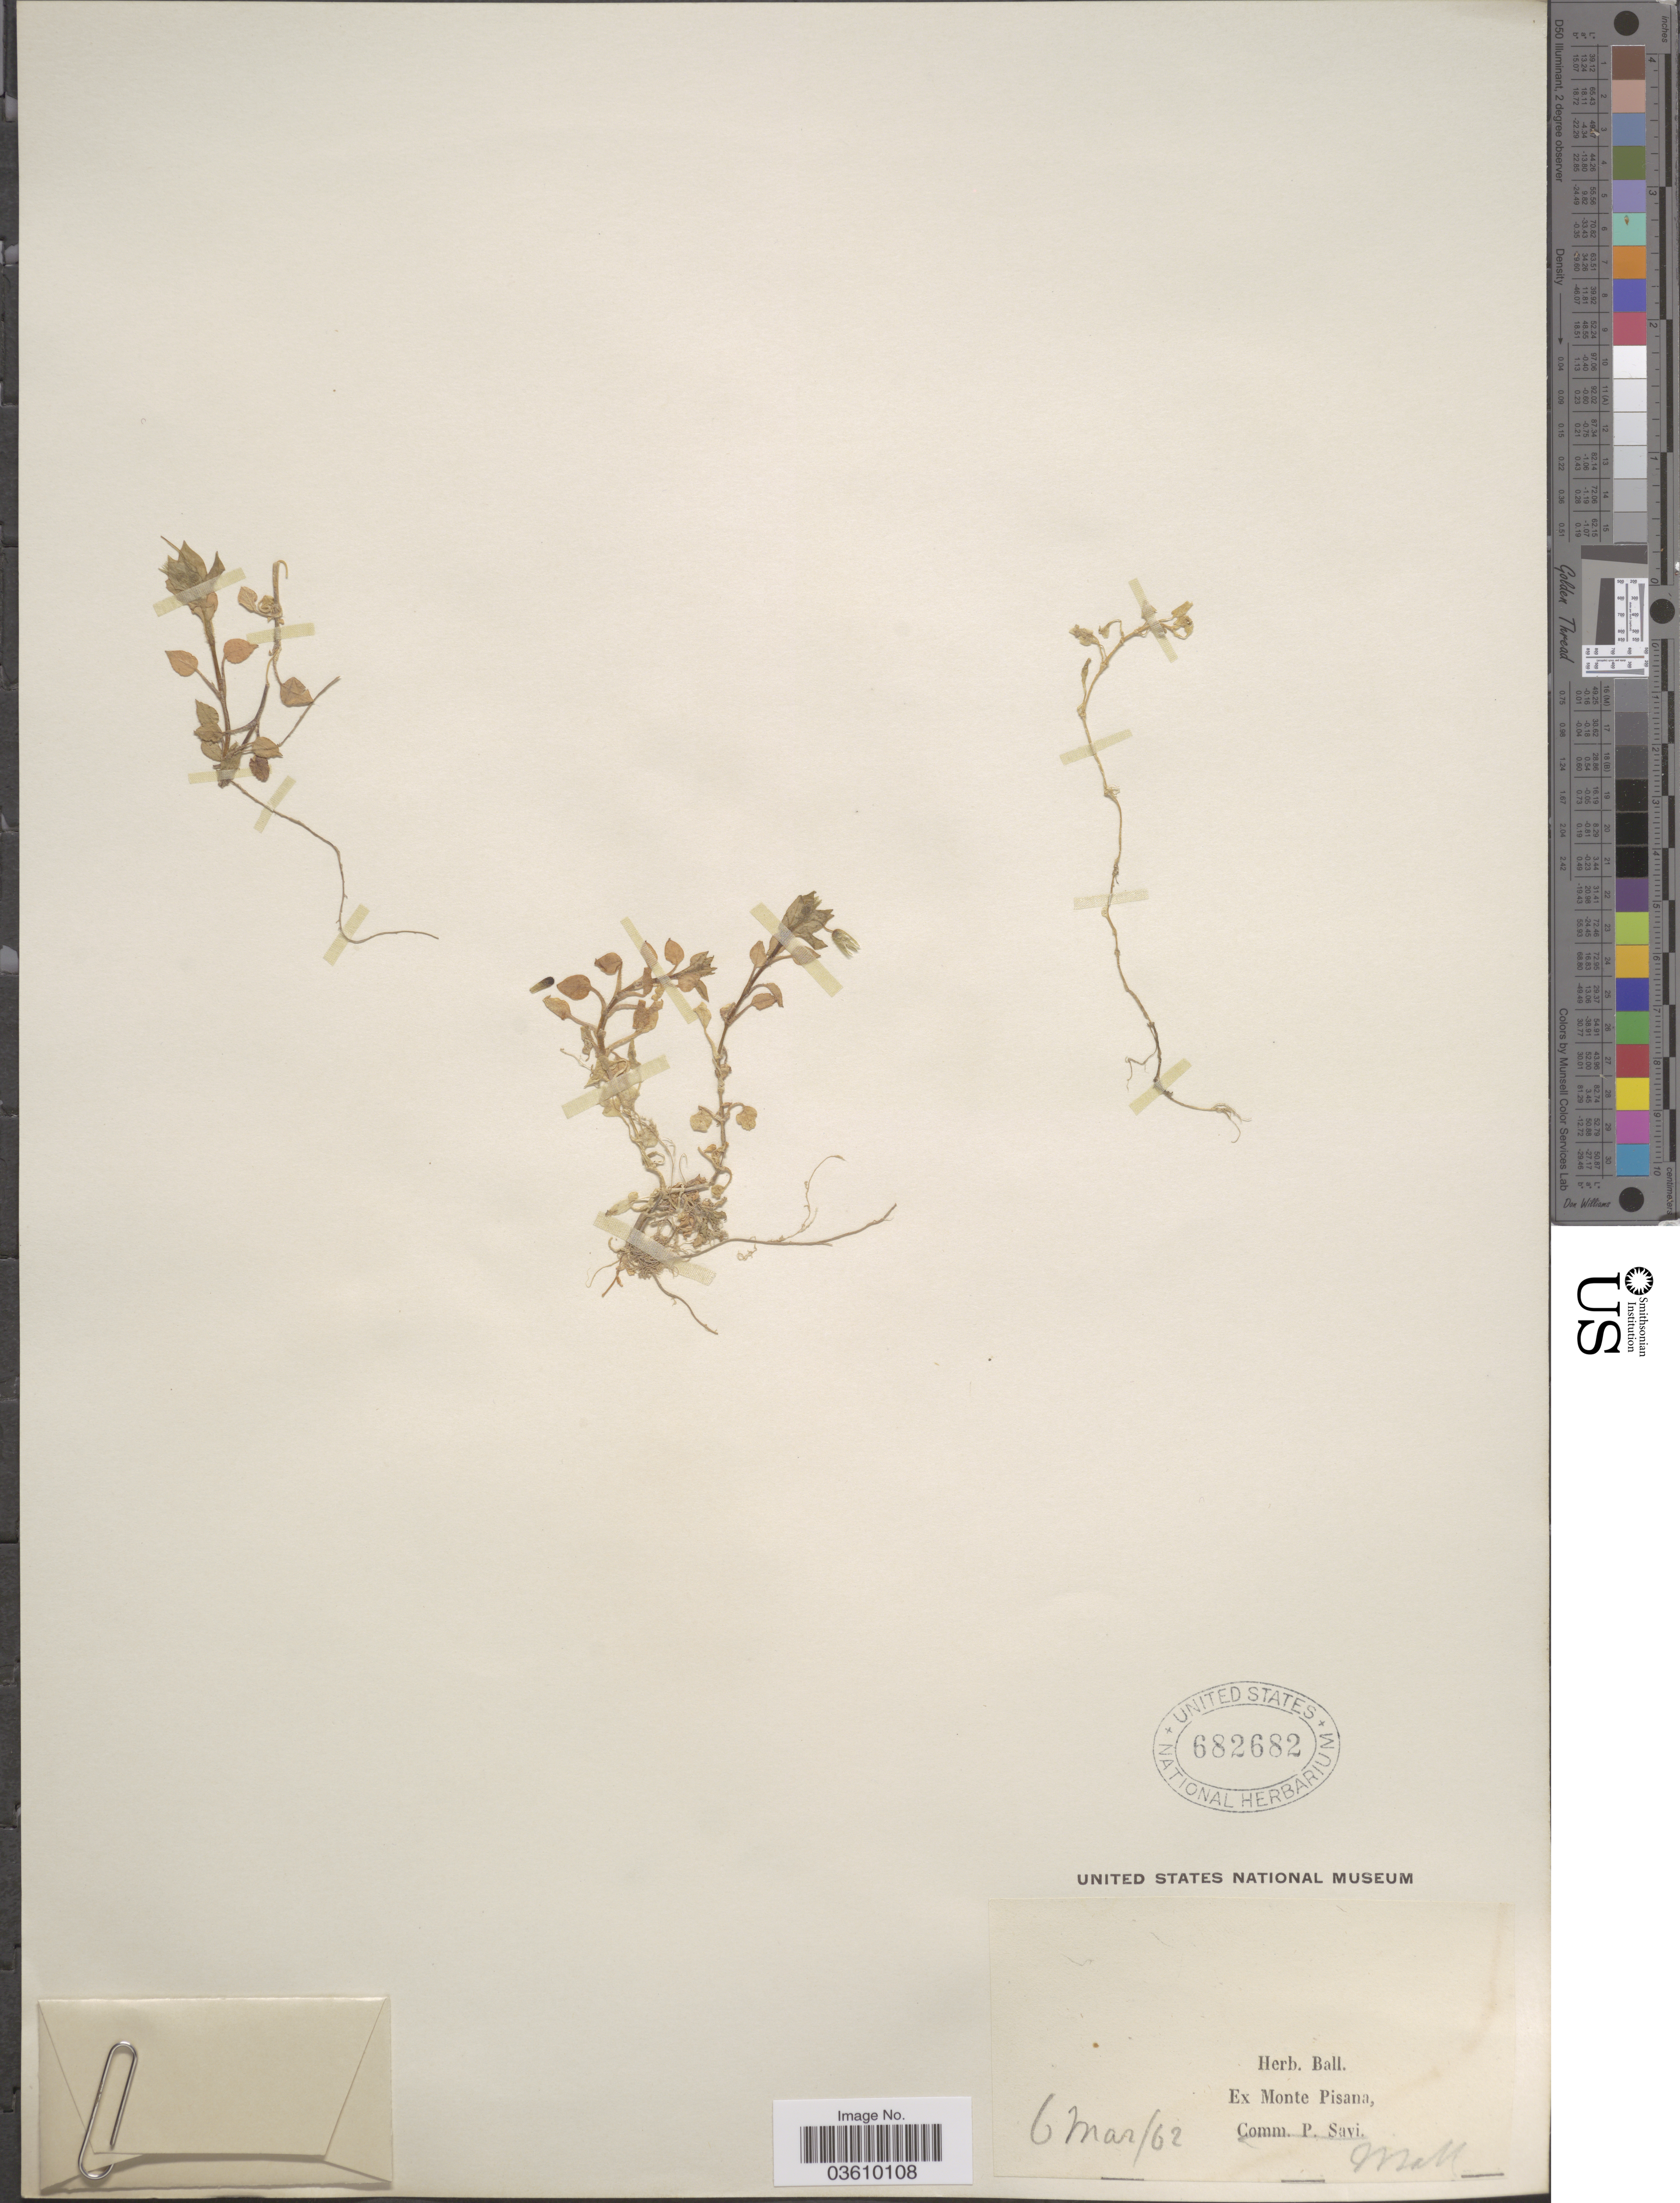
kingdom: Plantae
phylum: Tracheophyta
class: Magnoliopsida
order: Caryophyllales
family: Caryophyllaceae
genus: Stellaria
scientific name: Stellaria sp.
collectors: J. Ball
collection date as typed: Transcribed d/m/y: 6/3/62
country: Italy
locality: Ex Monte Pisana.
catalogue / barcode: US 682682